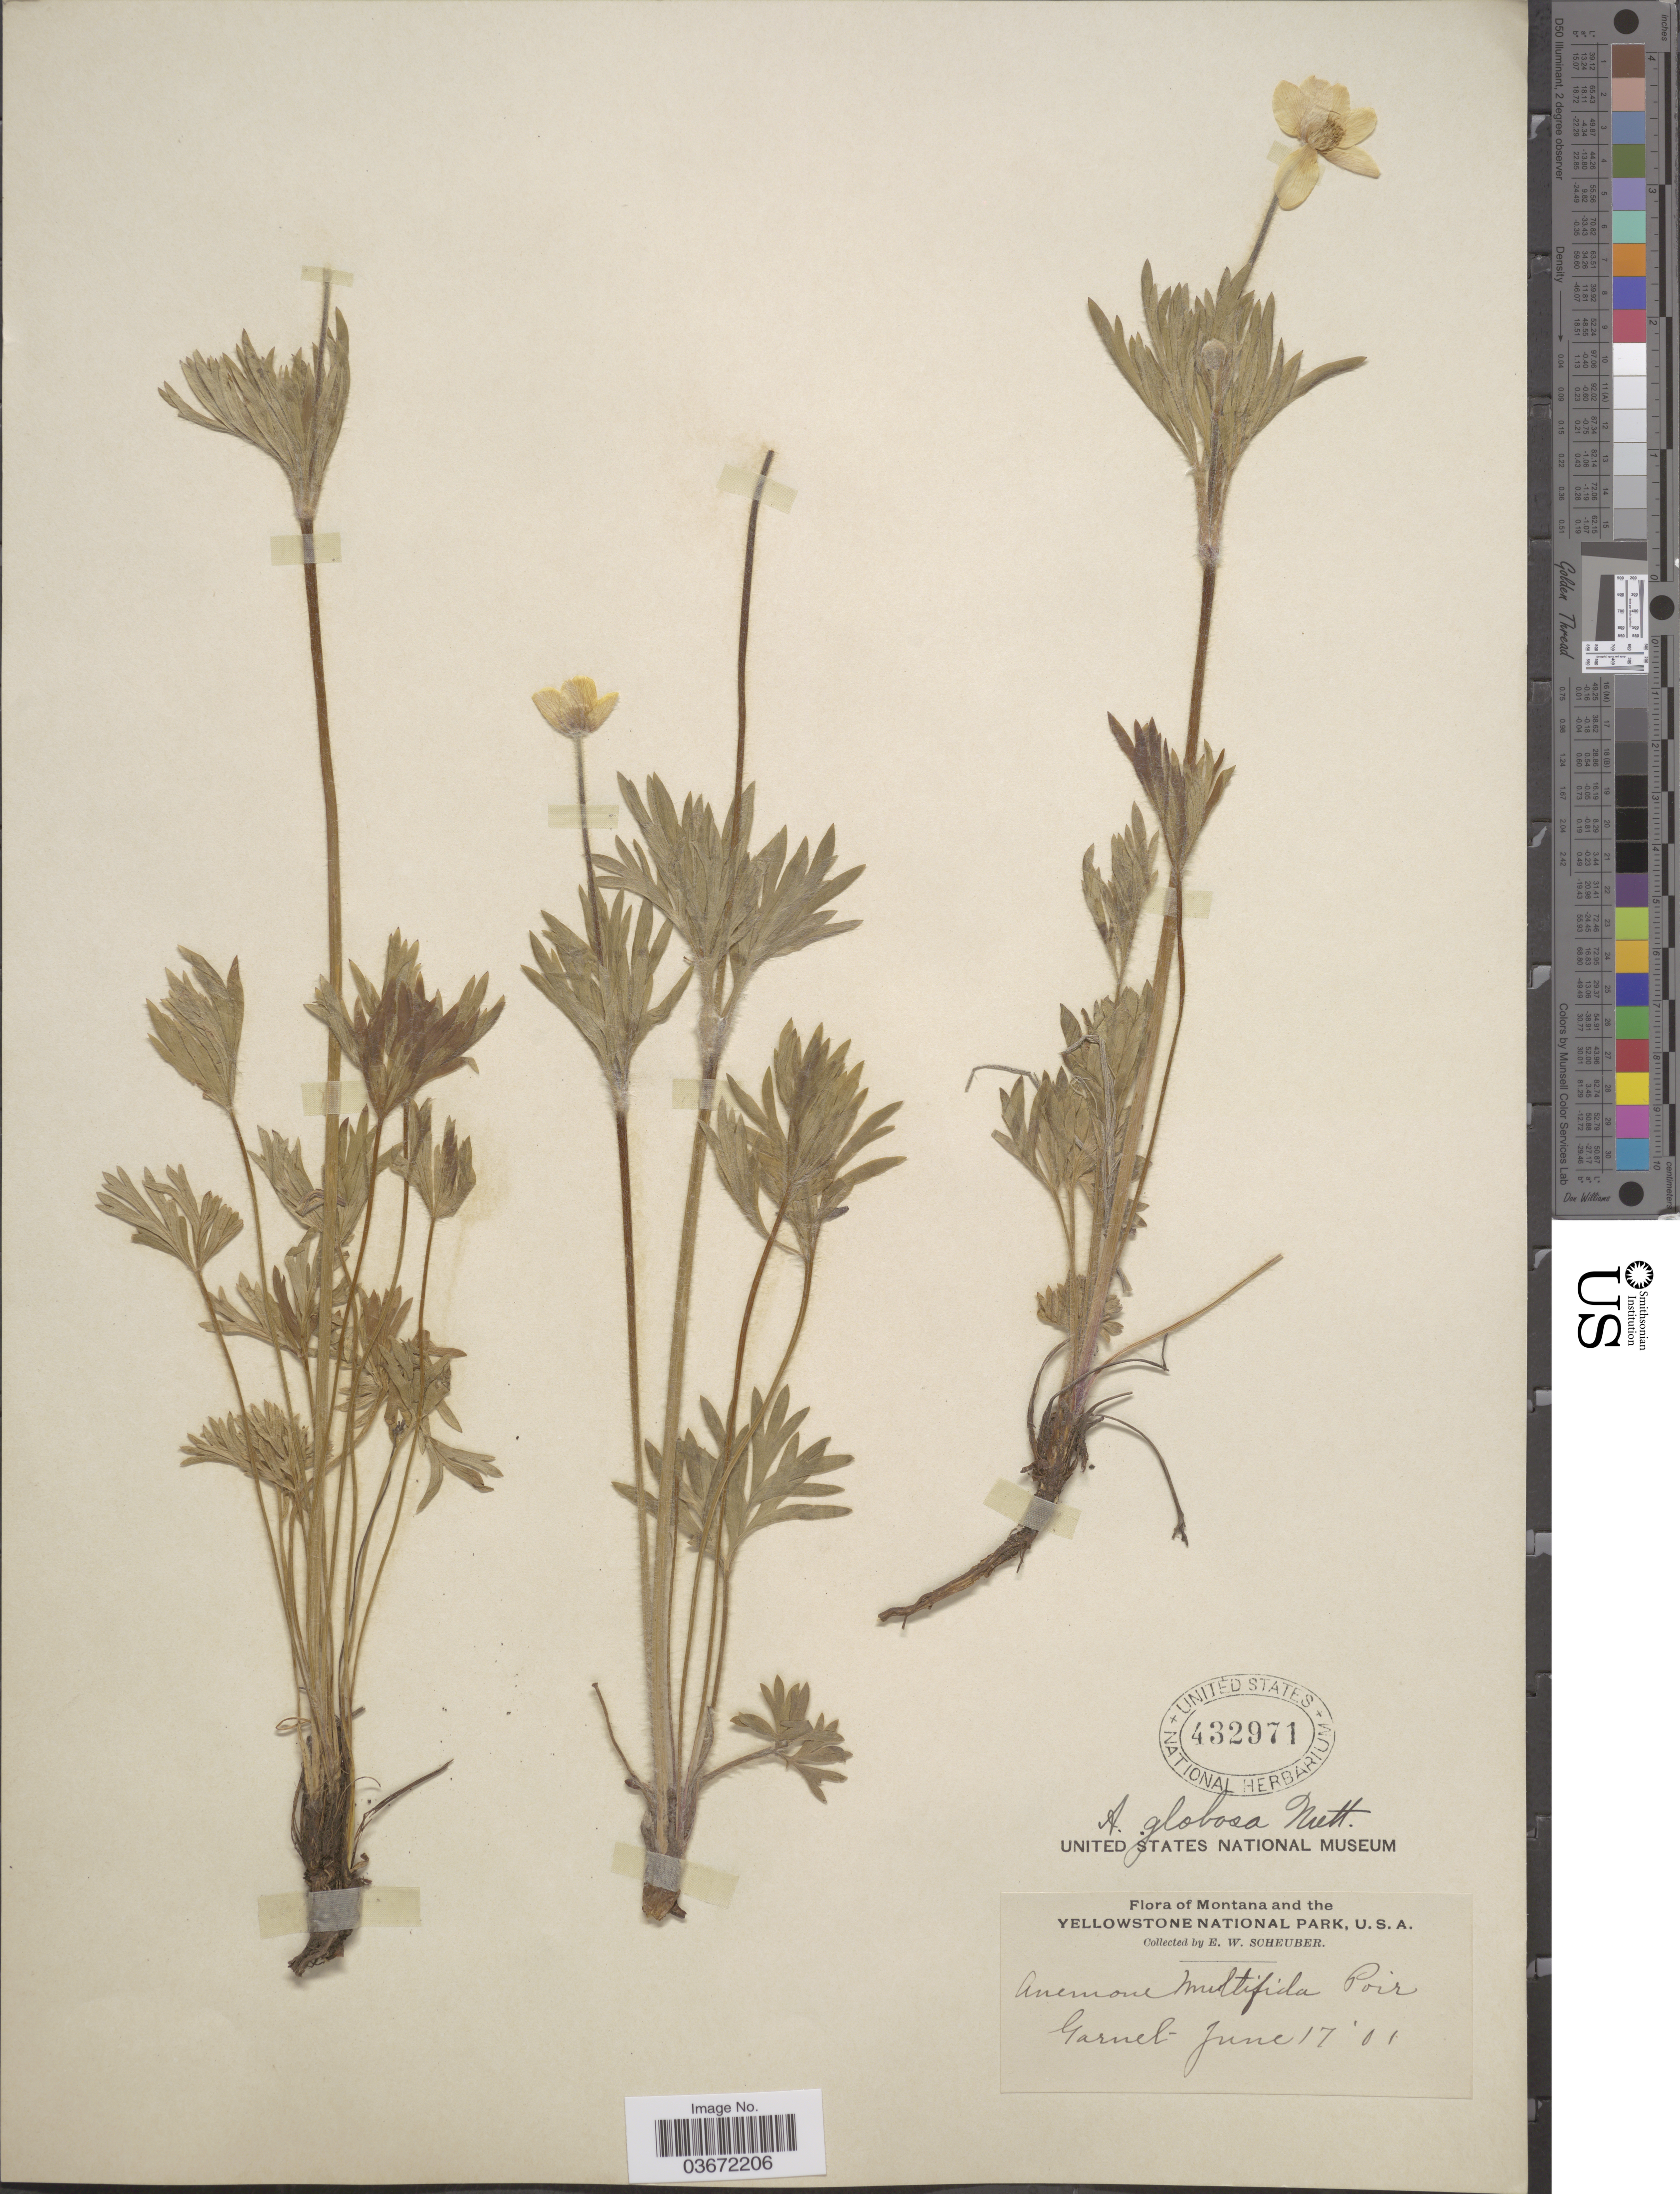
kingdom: Plantae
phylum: Tracheophyta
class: Magnoliopsida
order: Ranunculales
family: Ranunculaceae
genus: Anemone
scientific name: Anemone globosa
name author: (Torr. & A. Gray) Nutt. ex A. Heller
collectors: E. Scheuber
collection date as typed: Transcribed d/m/y: 17/6/1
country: United States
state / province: Montana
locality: The Yellowstone National Park. Garnet.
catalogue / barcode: US 432971